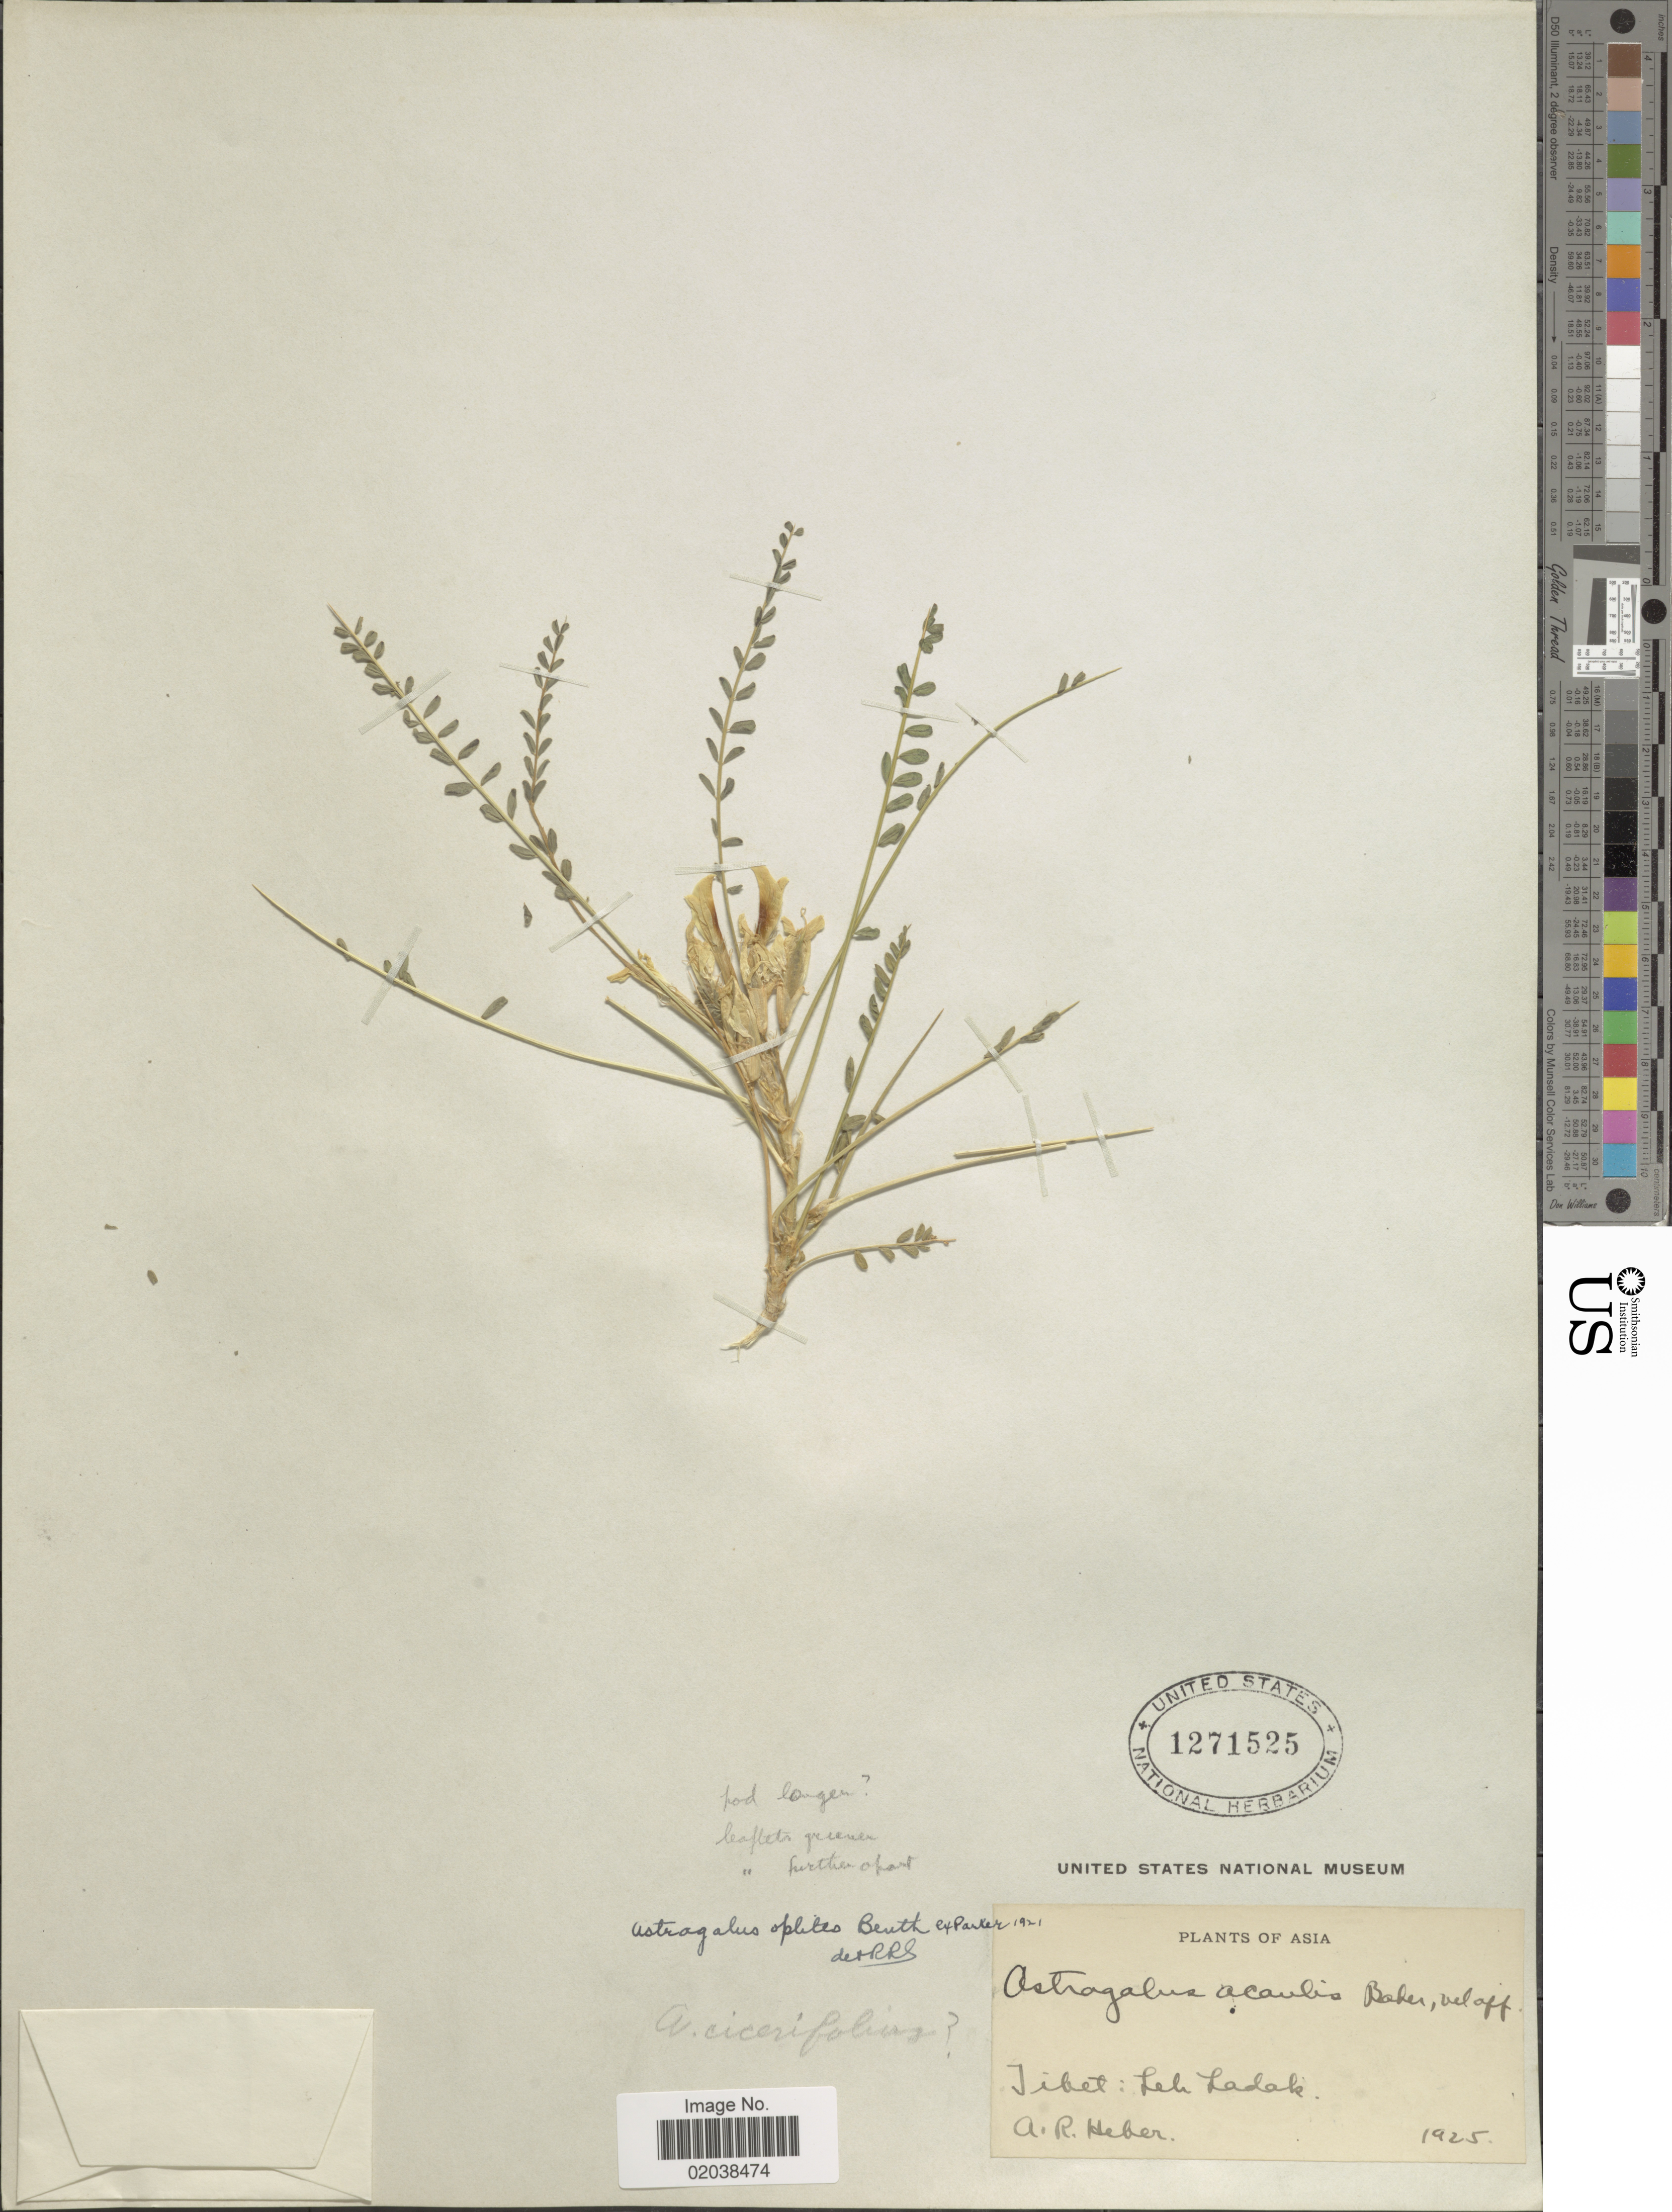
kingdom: Plantae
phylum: Tracheophyta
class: Magnoliopsida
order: Fabales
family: Fabaceae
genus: Astragalus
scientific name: Astragalus oplites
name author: Benth. ex R. Parker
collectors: A. Heber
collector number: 1921?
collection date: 1925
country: India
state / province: Ladakh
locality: Asia. Tibet: Leh Ladak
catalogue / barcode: US 1271525